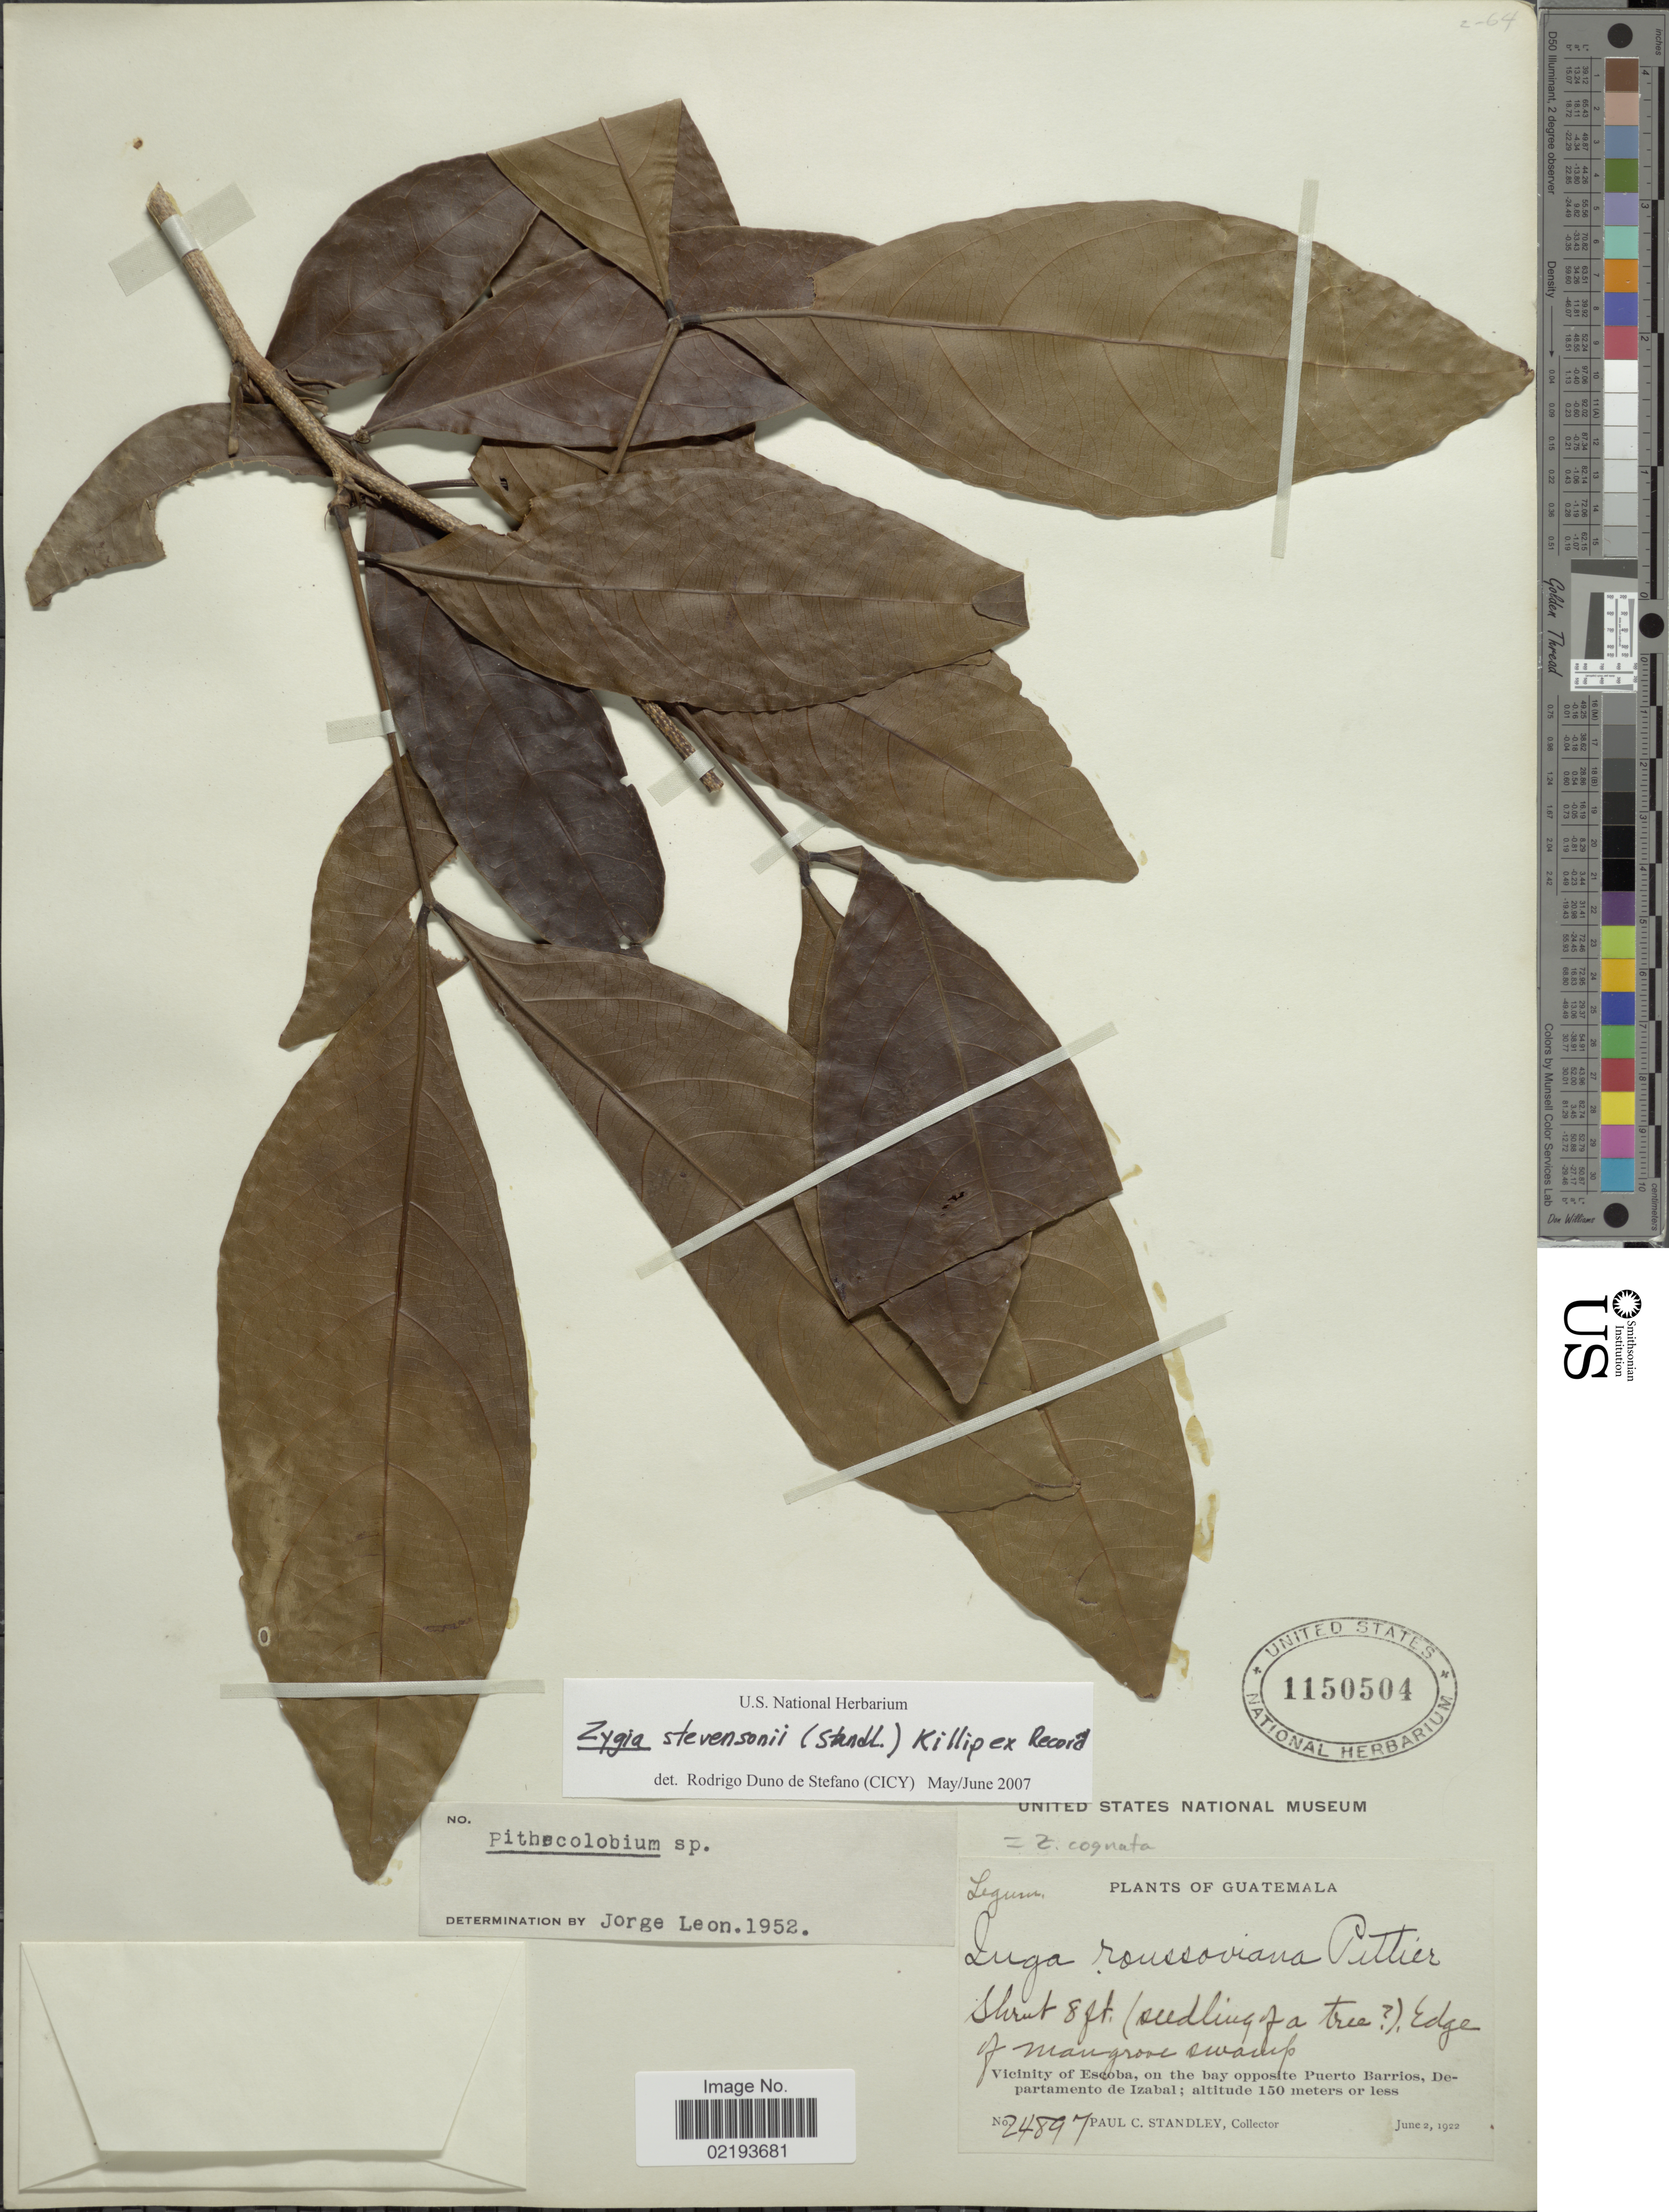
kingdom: Plantae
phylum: Tracheophyta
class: Magnoliopsida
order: Fabales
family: Fabaceae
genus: Zygia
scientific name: Zygia cognata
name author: (Schltdl.) Britton & Rose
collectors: P. C. Standley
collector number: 24987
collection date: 1922-06-02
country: Guatemala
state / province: Izabal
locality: Edge of mangrove swamp, Vicinity of Escoba, on the bau opposite Puerto Barrios, Departamento de Izabal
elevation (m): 150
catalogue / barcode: US 1150504